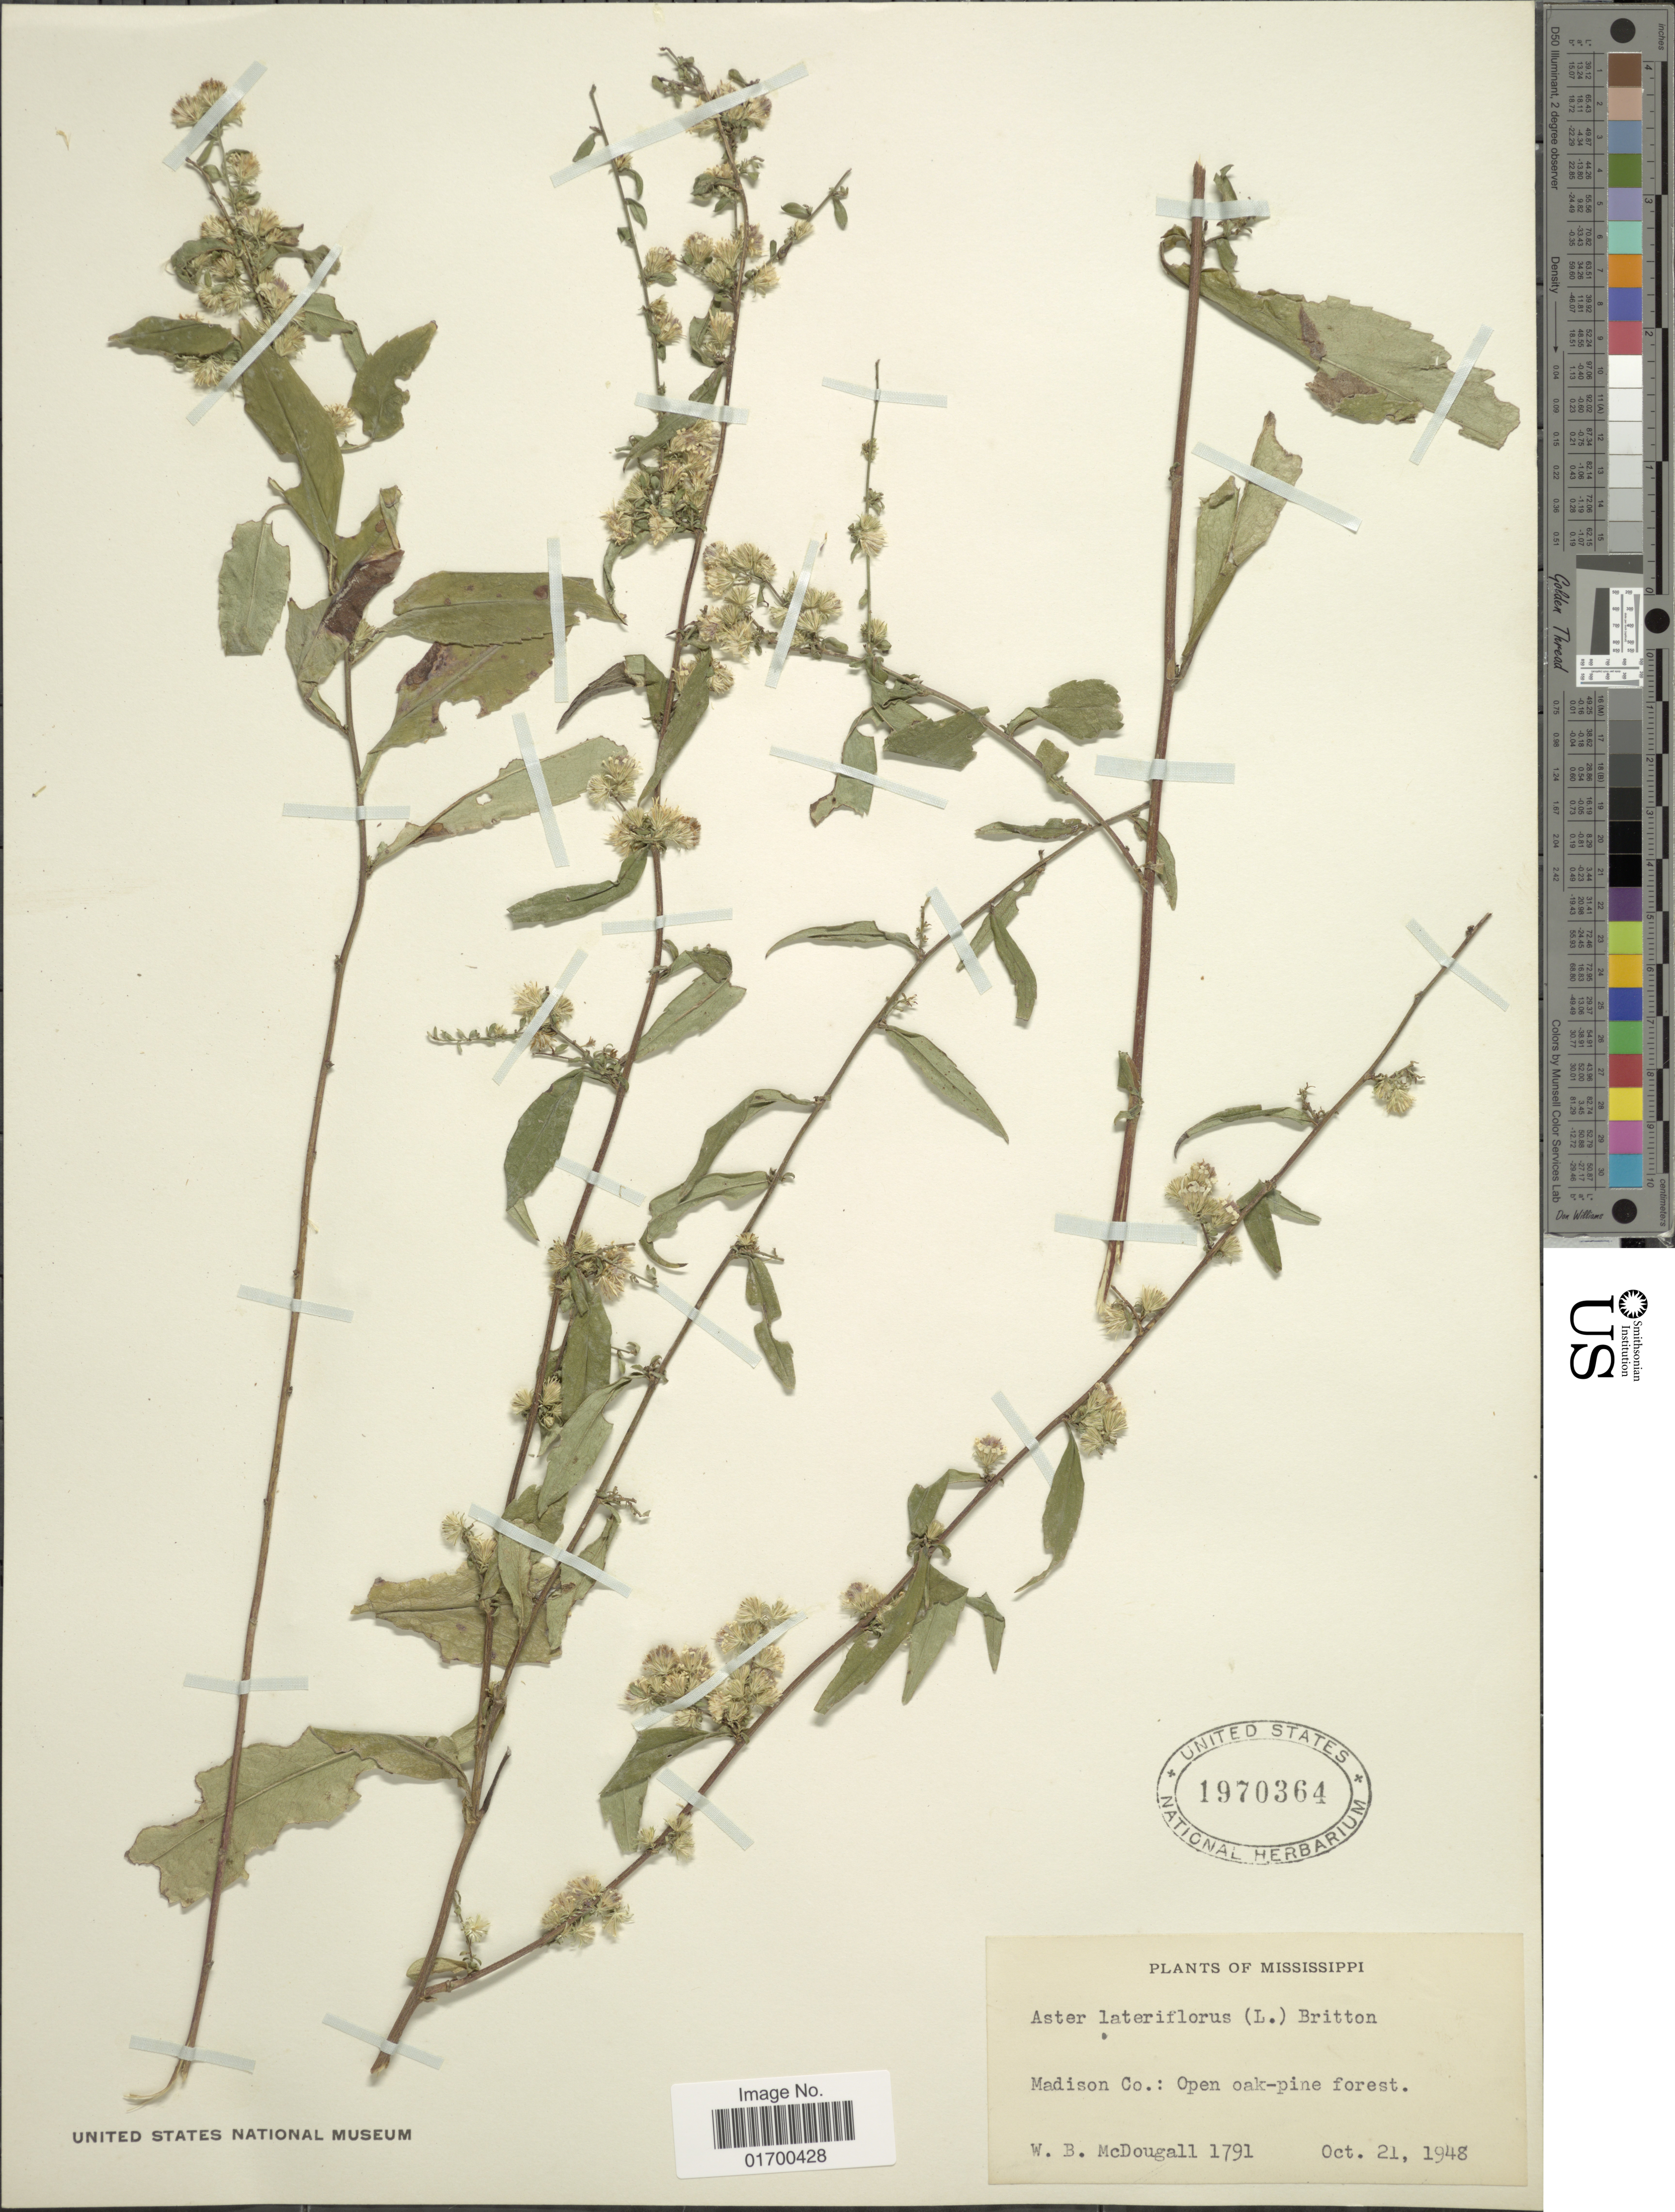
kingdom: Plantae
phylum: Tracheophyta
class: Magnoliopsida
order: Asterales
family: Asteraceae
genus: Symphyotrichum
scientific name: Symphyotrichum lateriflorum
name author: (L.) Á. Löve & D. Löve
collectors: W. B. McDougall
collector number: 1791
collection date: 1948-10-21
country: United States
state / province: Mississippi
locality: Madison Co.: Open oak-pine forest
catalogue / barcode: US 1970364